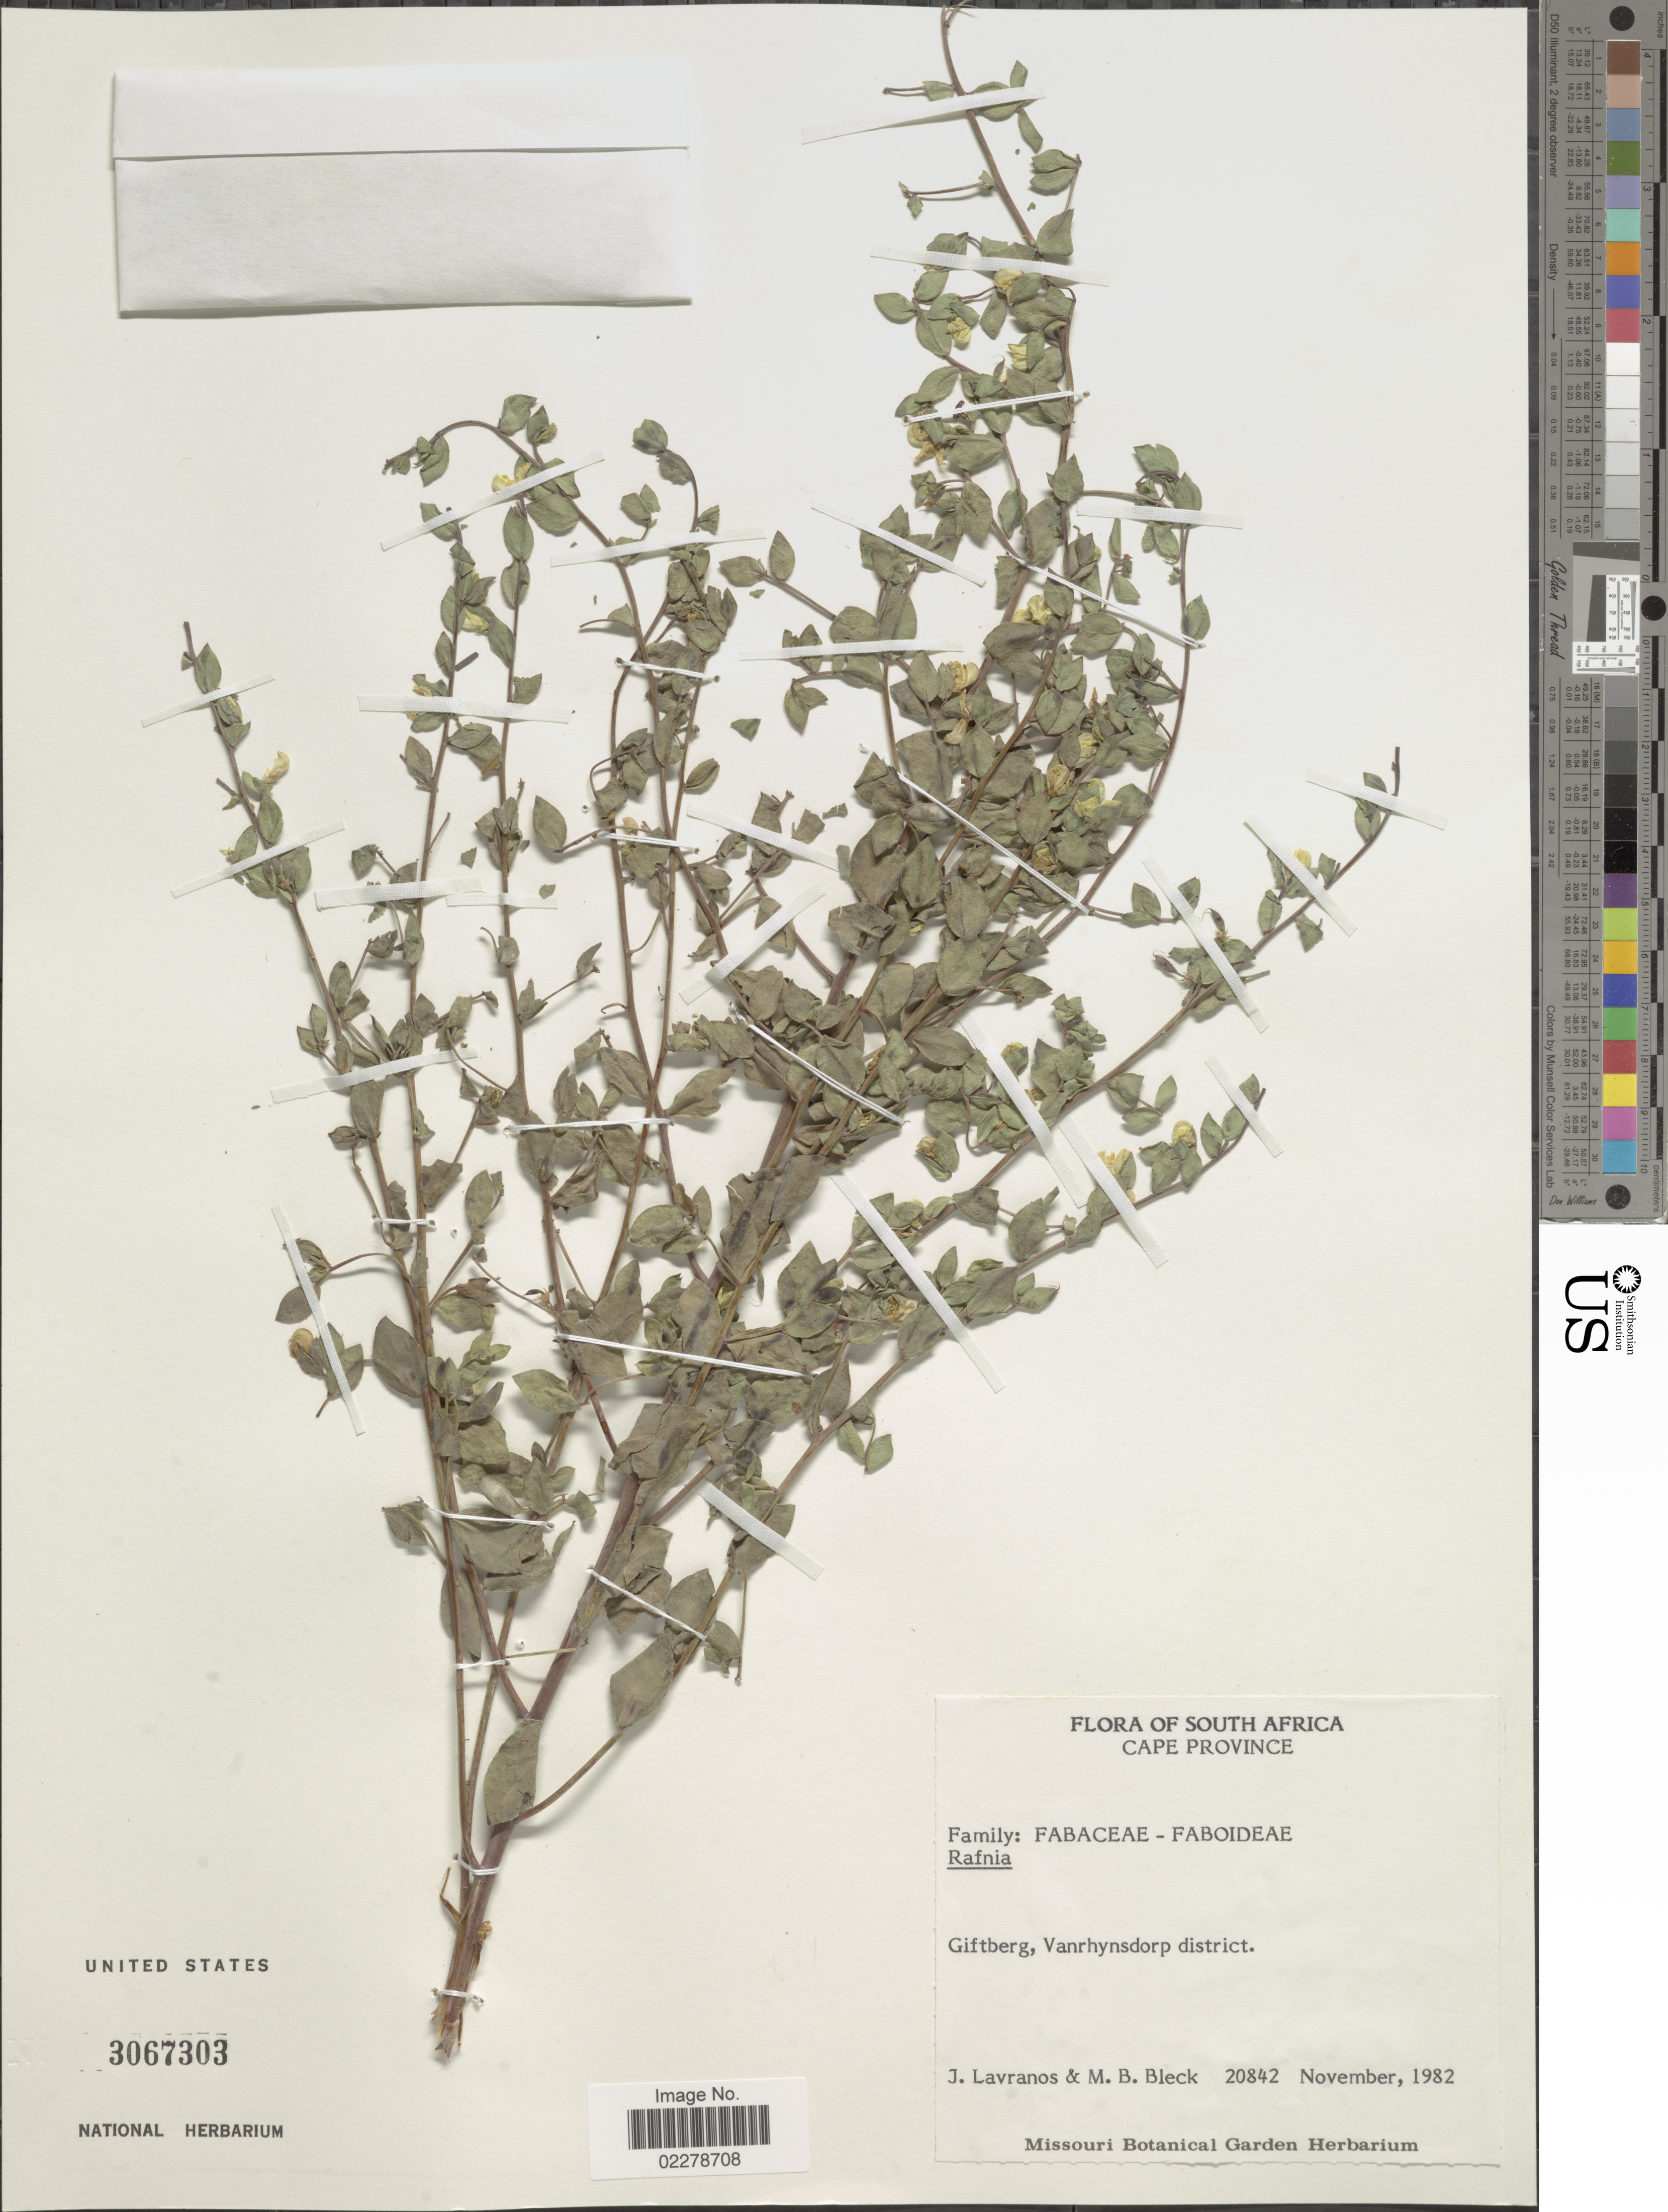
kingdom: Plantae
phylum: Tracheophyta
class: Magnoliopsida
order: Fabales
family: Fabaceae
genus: Rafnia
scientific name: Rafnia sp.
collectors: J. Lavranos & M. Bleck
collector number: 20842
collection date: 1982-11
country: South Africa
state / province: Western Cape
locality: Giftberg, Vanrhynsdorp district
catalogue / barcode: US 3067303